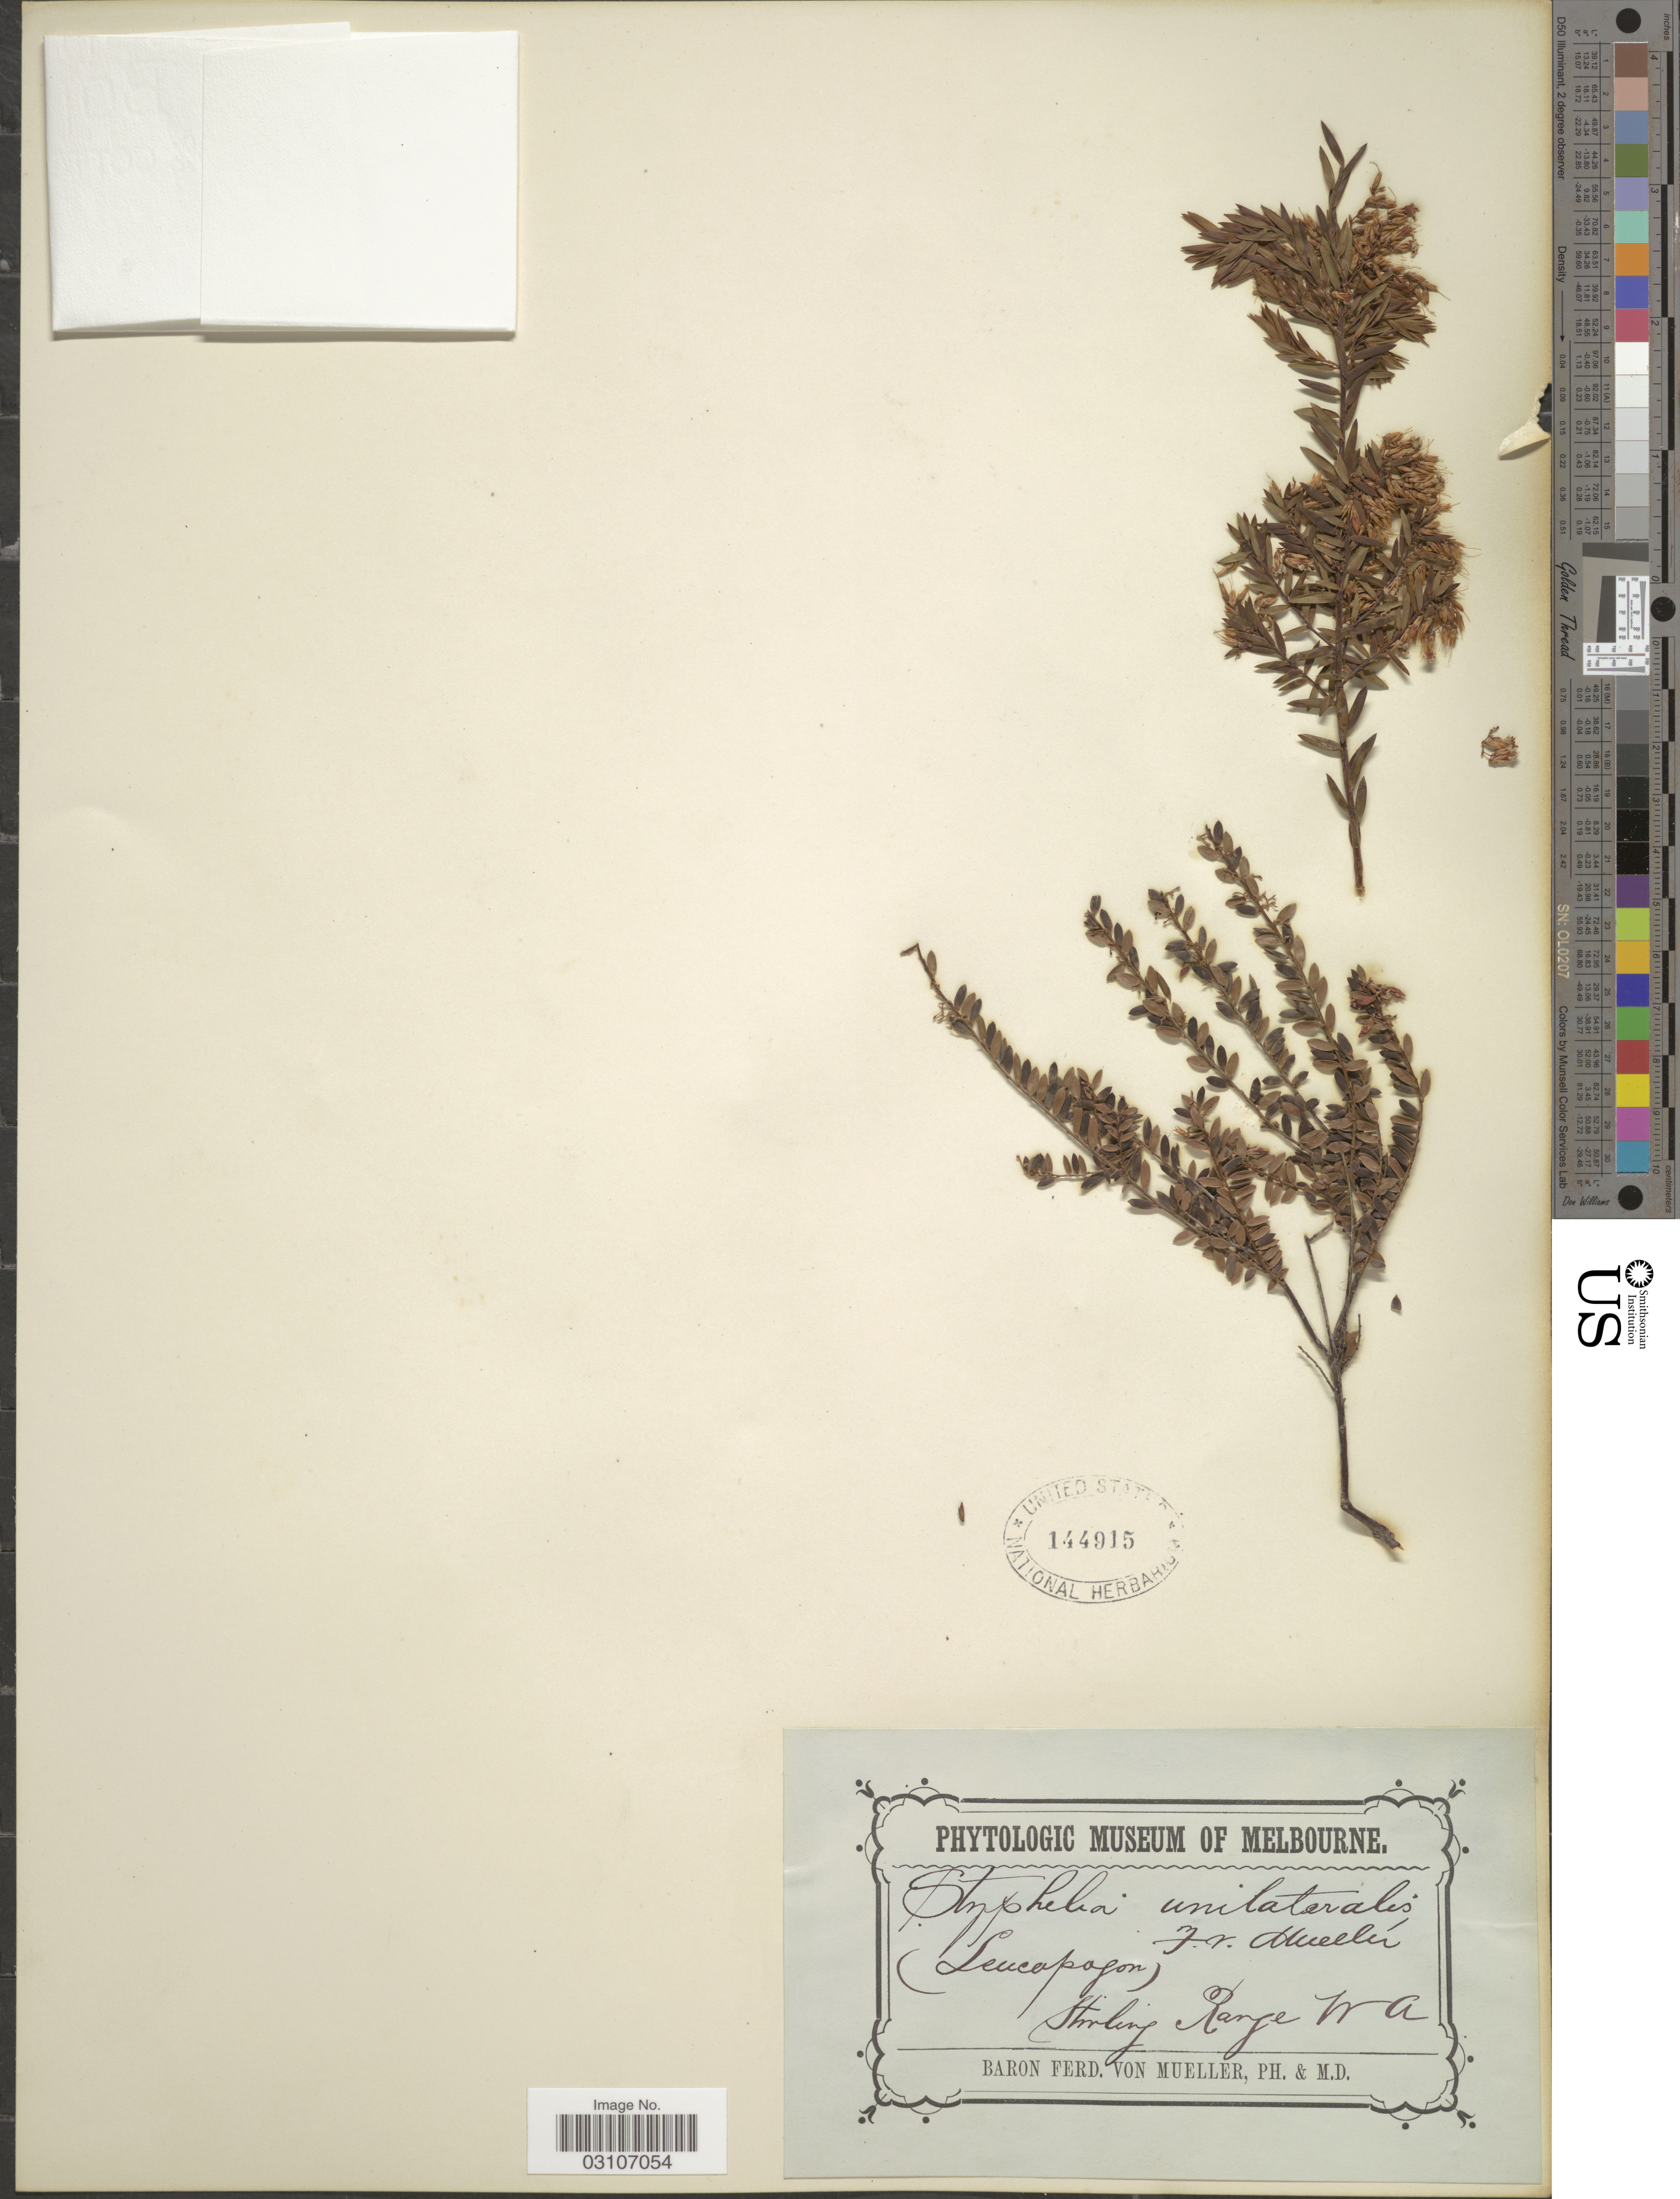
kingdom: Plantae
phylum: Tracheophyta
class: Magnoliopsida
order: Ericales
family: Ericaceae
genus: Leucopogon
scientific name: Leucopogon unilateralis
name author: Stschegl.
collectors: F. Mueller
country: Australia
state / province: Western Australia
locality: Stirling Range. W.A.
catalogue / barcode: US 144915